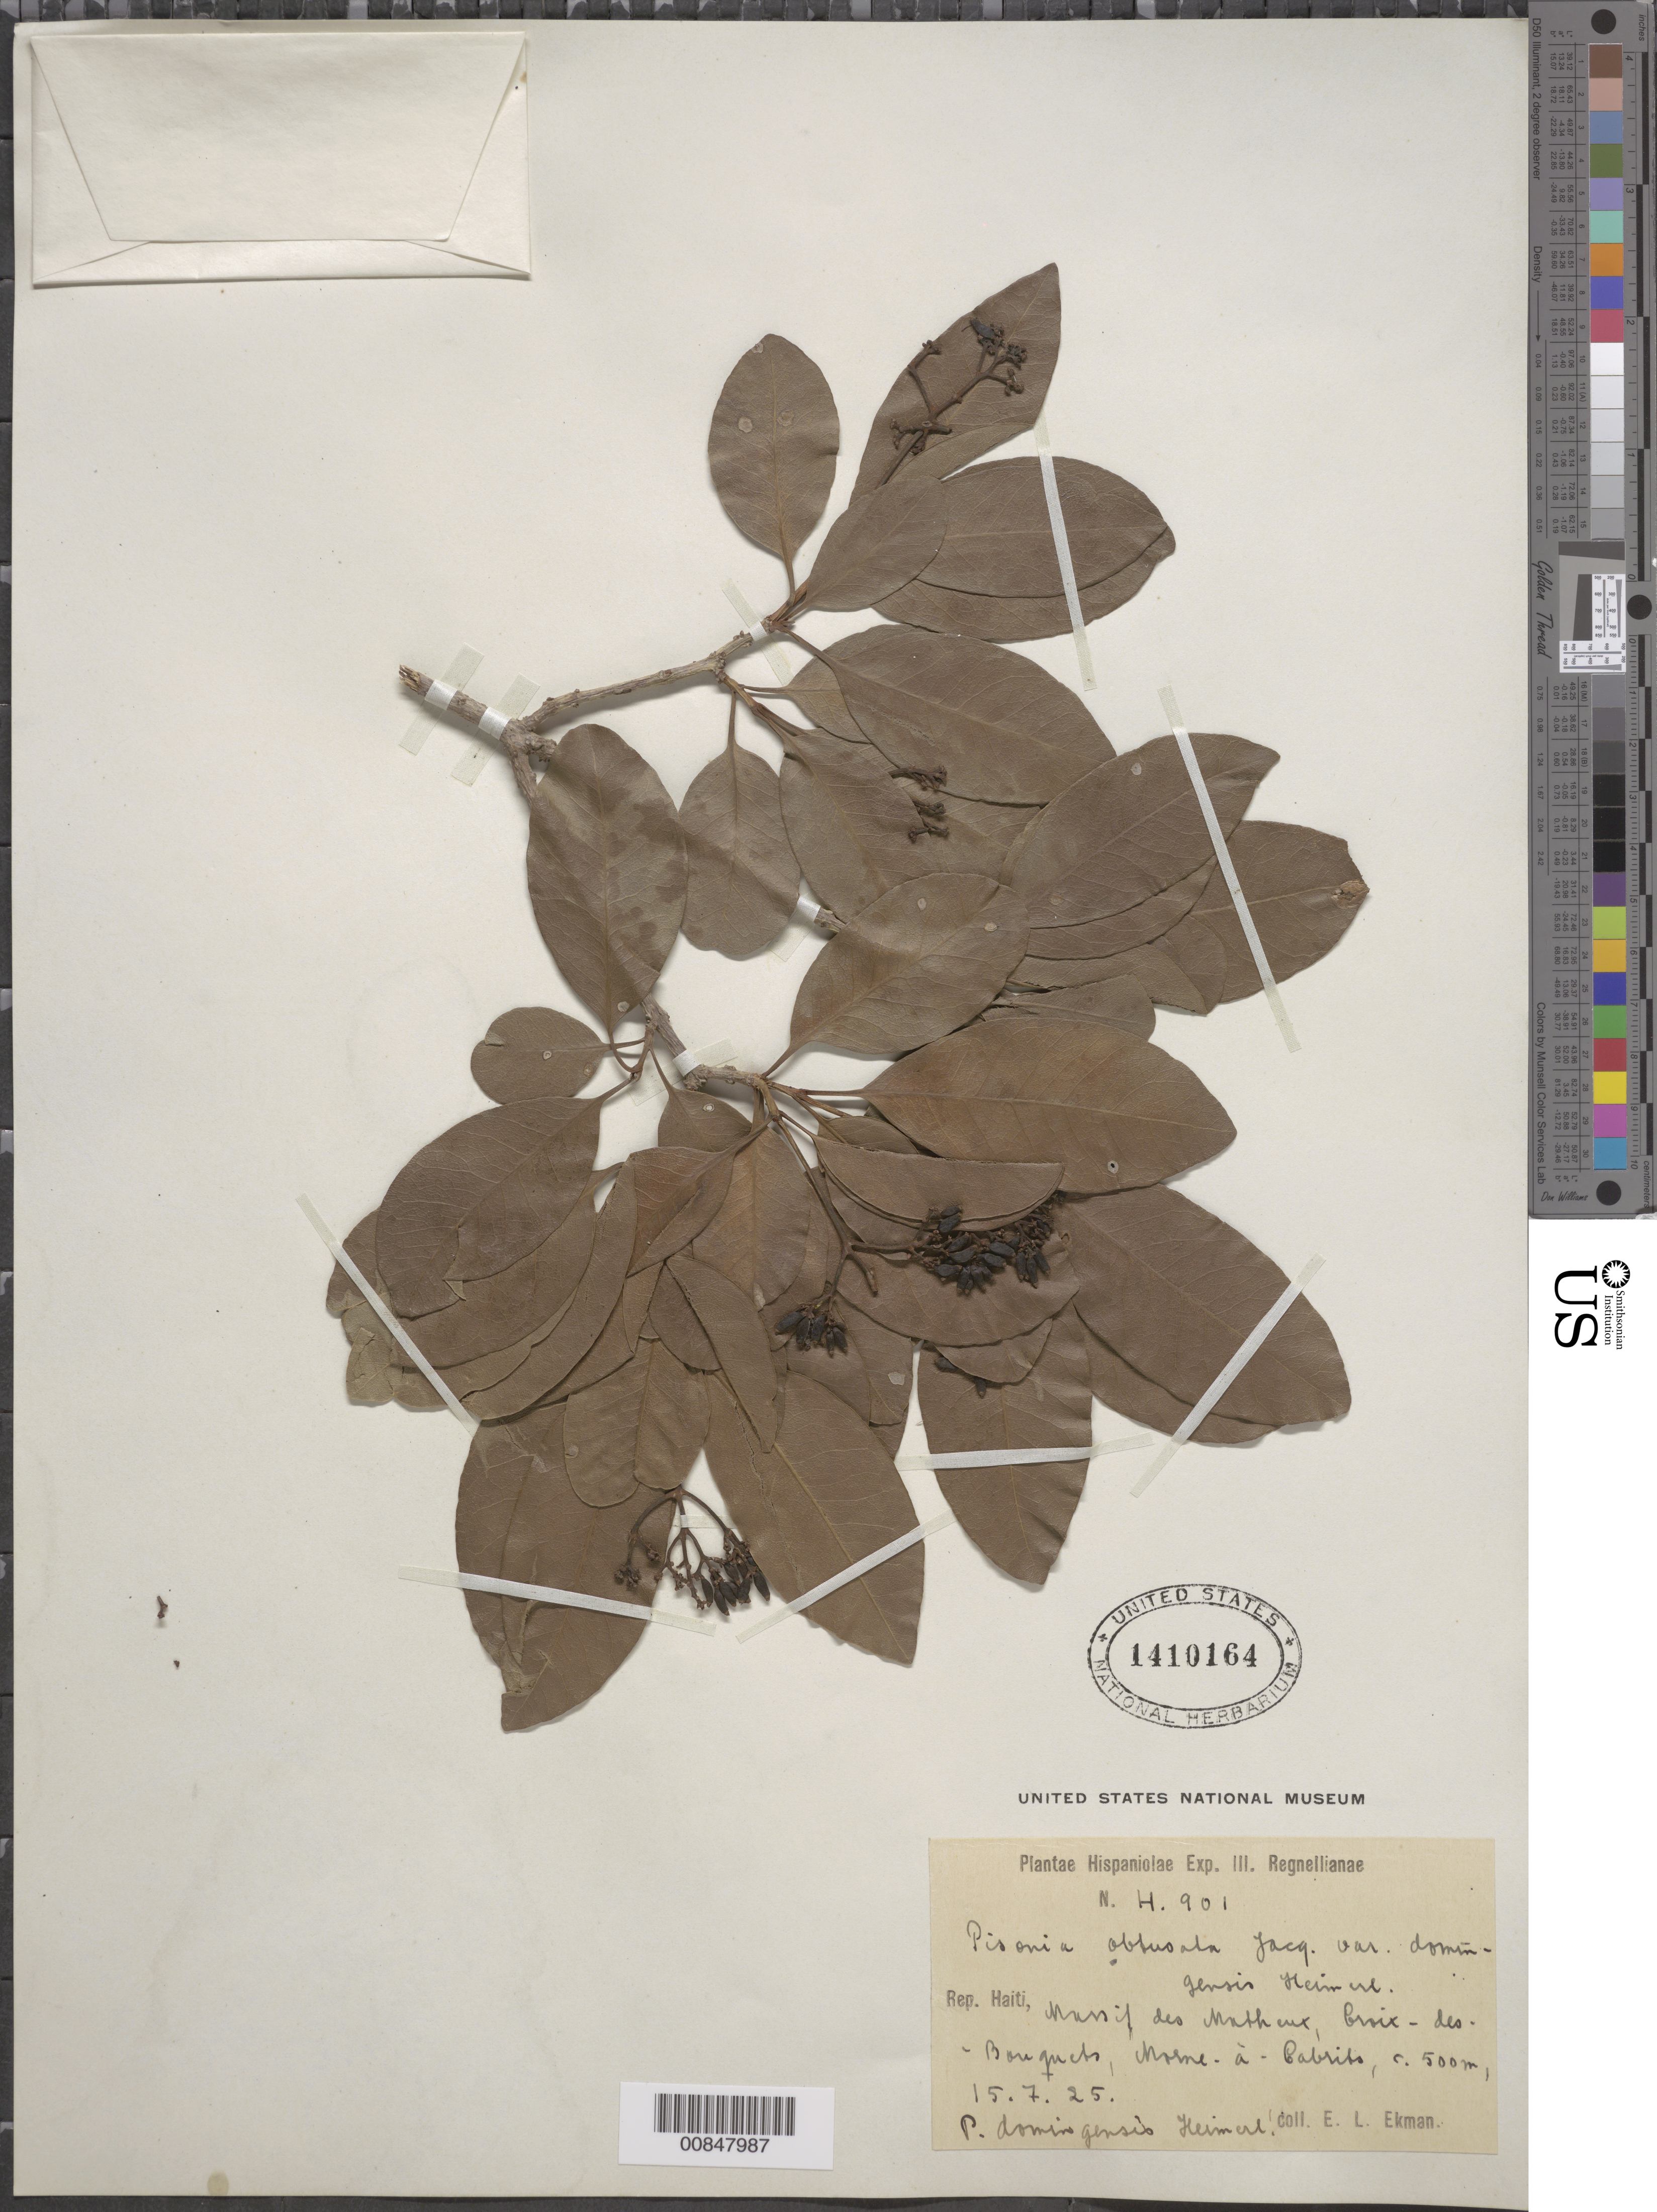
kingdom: Plantae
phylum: Tracheophyta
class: Magnoliopsida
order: Caryophyllales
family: Nyctaginaceae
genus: Guapira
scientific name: Guapira domingensis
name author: (Heimerl) Alain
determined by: Strong, Mark T., (BOT), Smithsonian Institution - National Museum of Natural History (UNITED STATES)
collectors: E. L. Ekman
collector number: H 901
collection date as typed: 15 Jul 1925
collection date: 1925-07-15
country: Haiti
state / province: Óuest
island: Hispaniola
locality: Massif des Matheux, Croix des Bouquets, Morne à Cabrits.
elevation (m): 500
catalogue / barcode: US 1410164